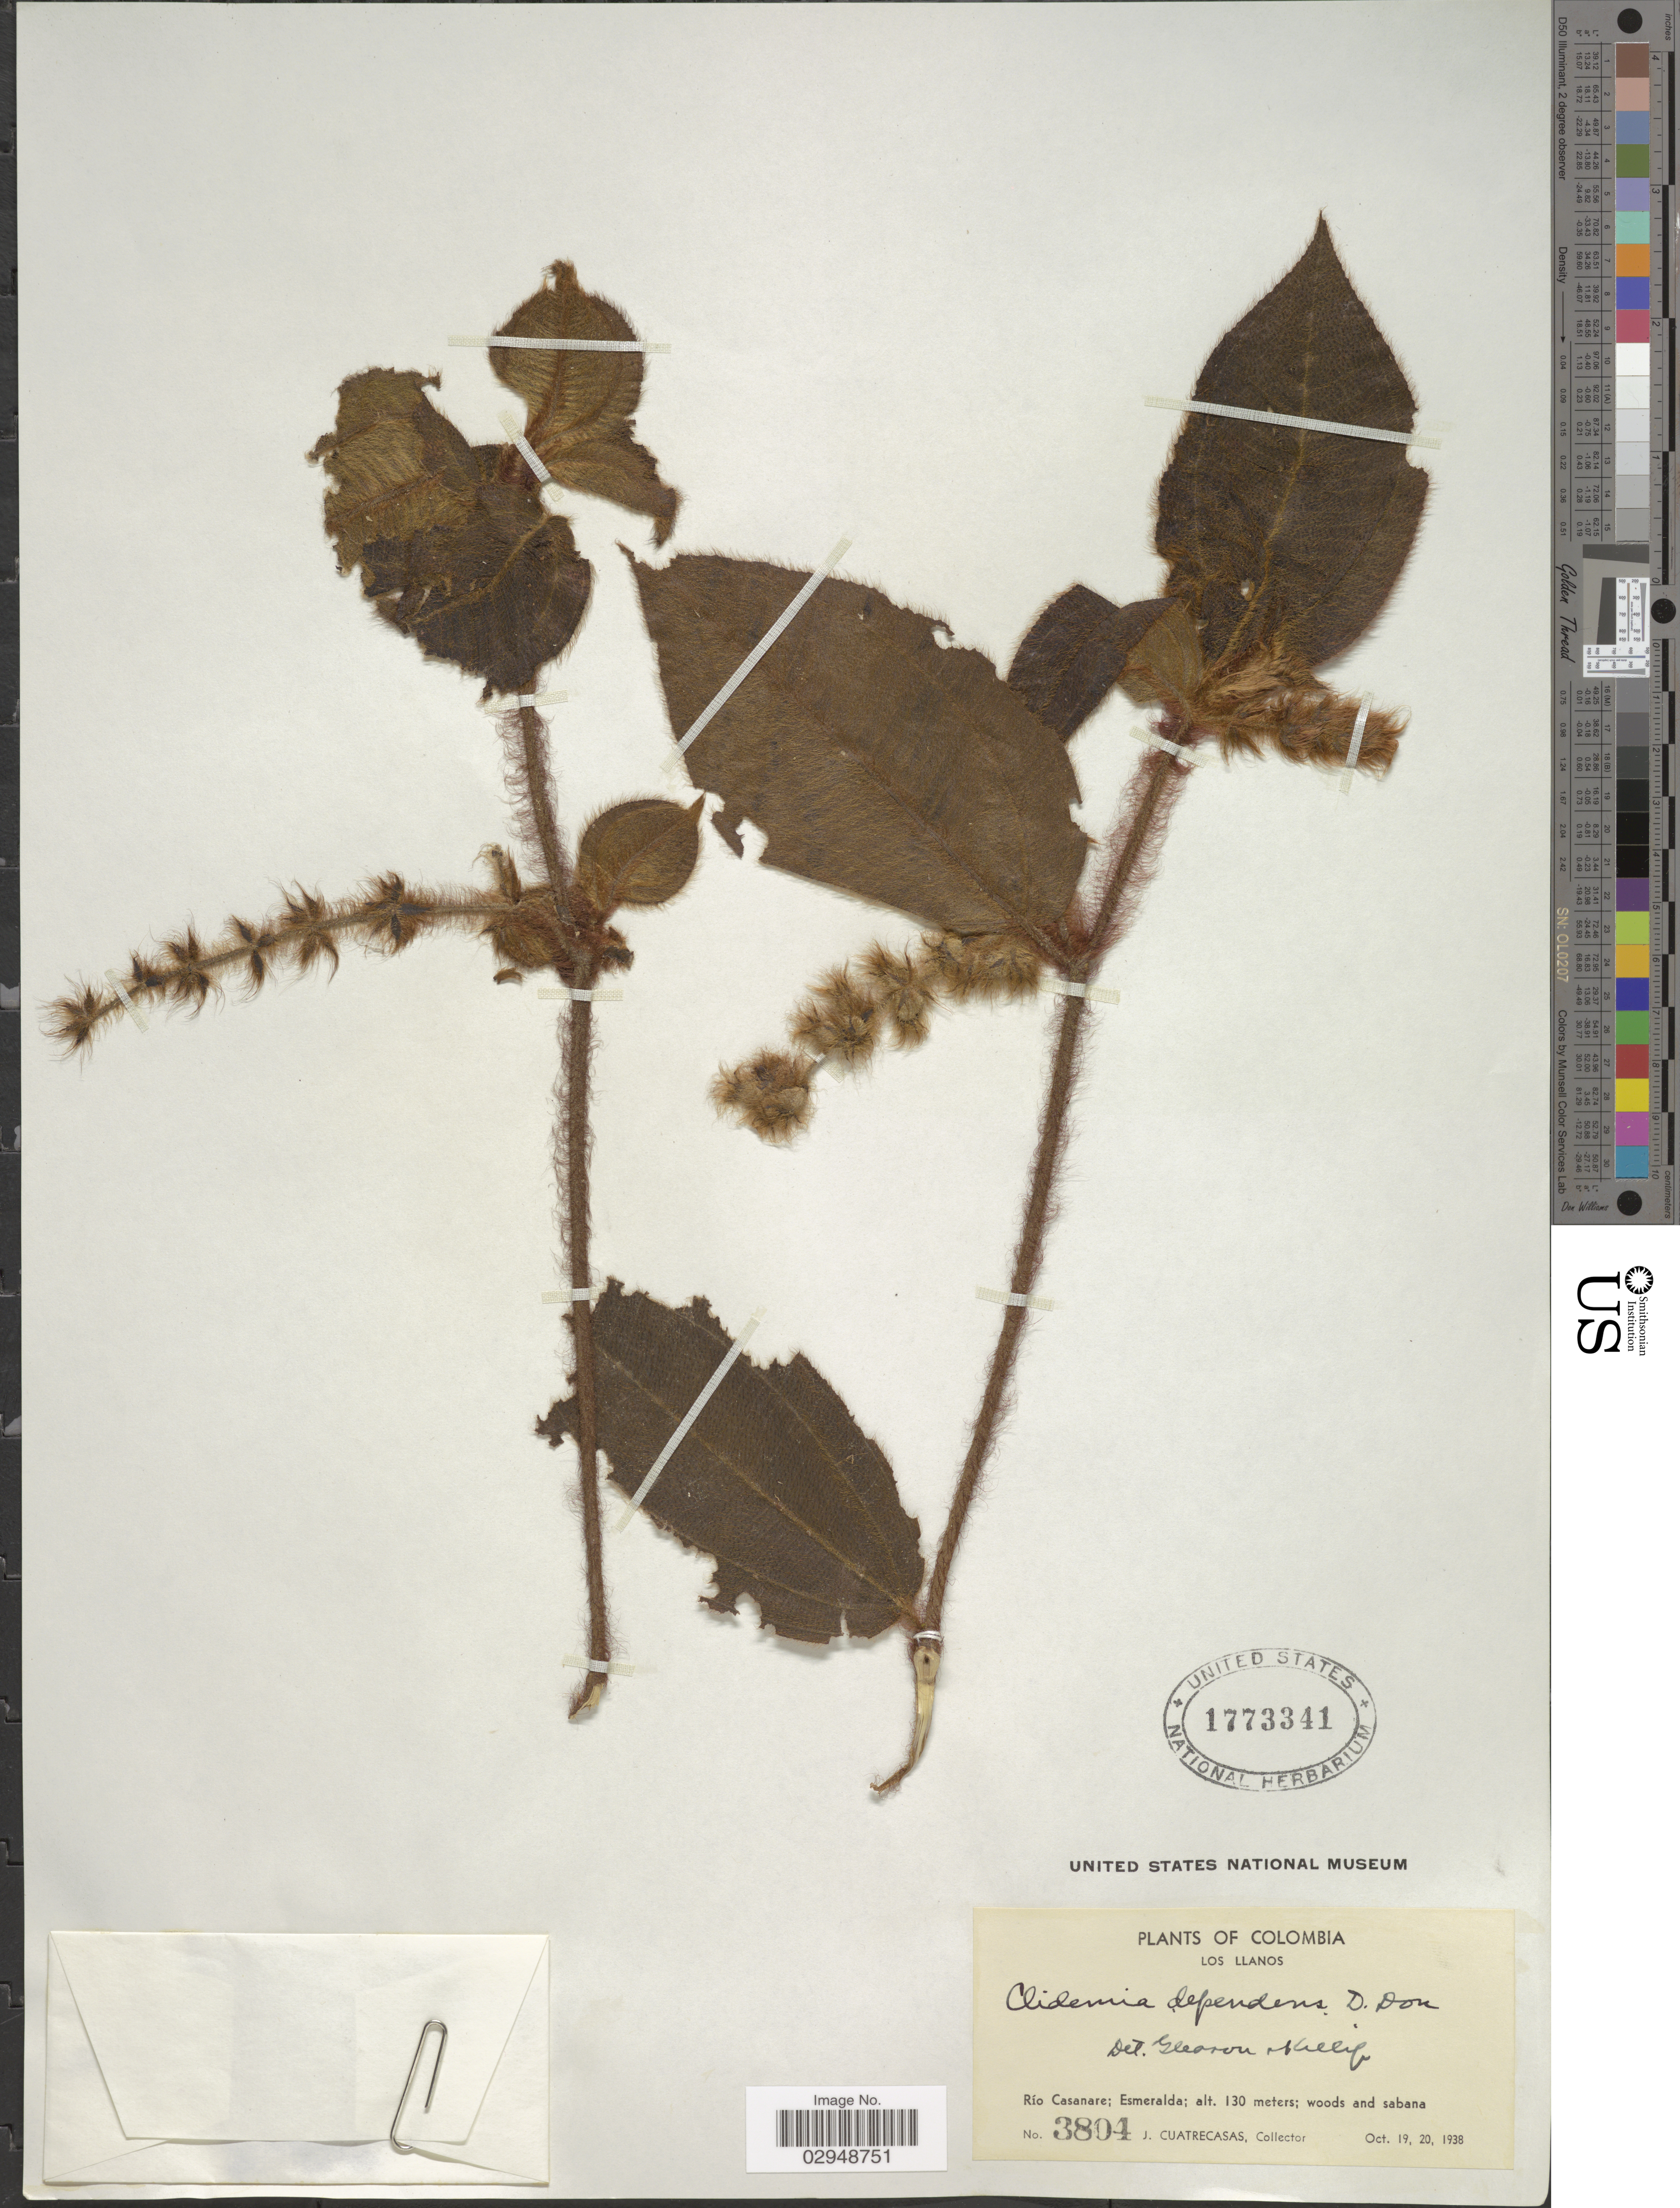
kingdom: Plantae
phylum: Tracheophyta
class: Magnoliopsida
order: Myrtales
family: Melastomataceae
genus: Clidemia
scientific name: Clidemia capitellata var. dependens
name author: (Pav. & D. Don) J.F. Macbr.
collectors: J. Cuatrecasas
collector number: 3804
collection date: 1938-10-19/1938-10-20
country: Colombia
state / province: Casanare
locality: Los llanos. Río Casanare; Esmeralda.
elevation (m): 130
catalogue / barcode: US 1773341